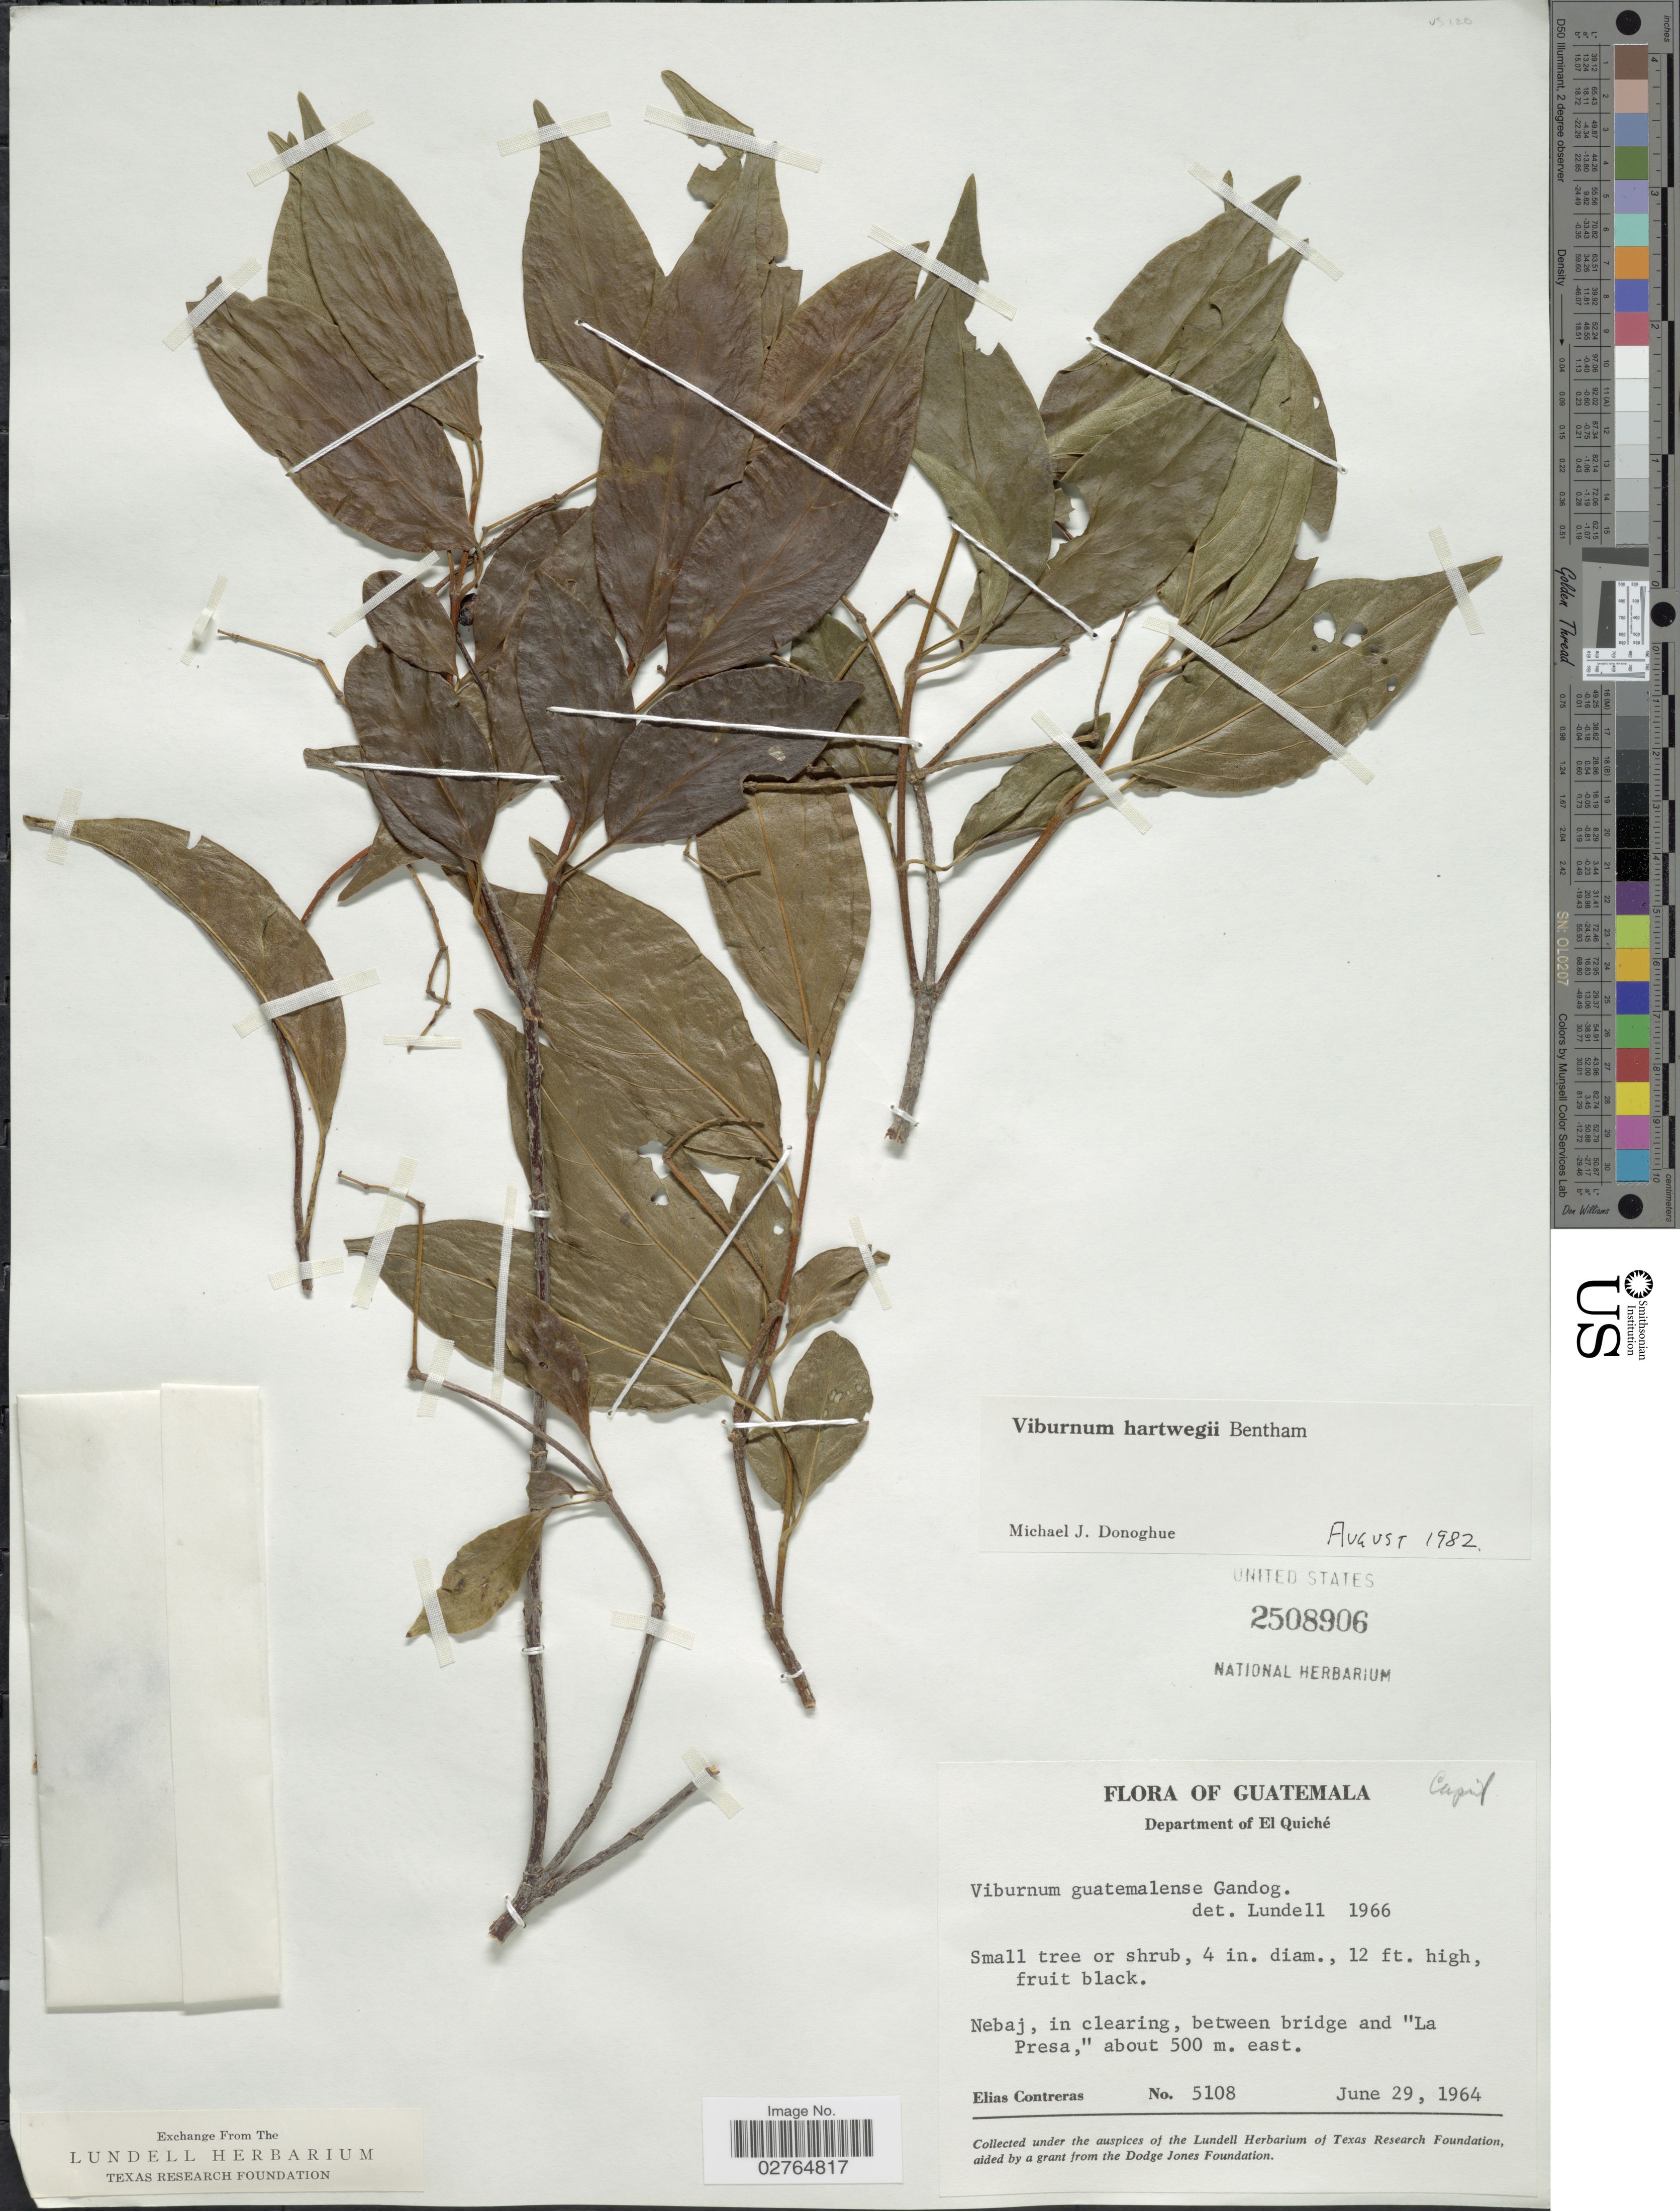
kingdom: Plantae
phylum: Tracheophyta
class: Magnoliopsida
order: Dipsacales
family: Viburnaceae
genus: Viburnum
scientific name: Viburnum hartwegii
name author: Benth.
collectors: E. Contreras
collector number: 5108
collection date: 1964-06-29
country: Guatemala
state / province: El Quiché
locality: Nebaj, in clearing, between bridge and 'La Presa,'. Department of El Quiché.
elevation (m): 500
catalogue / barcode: US 2508906